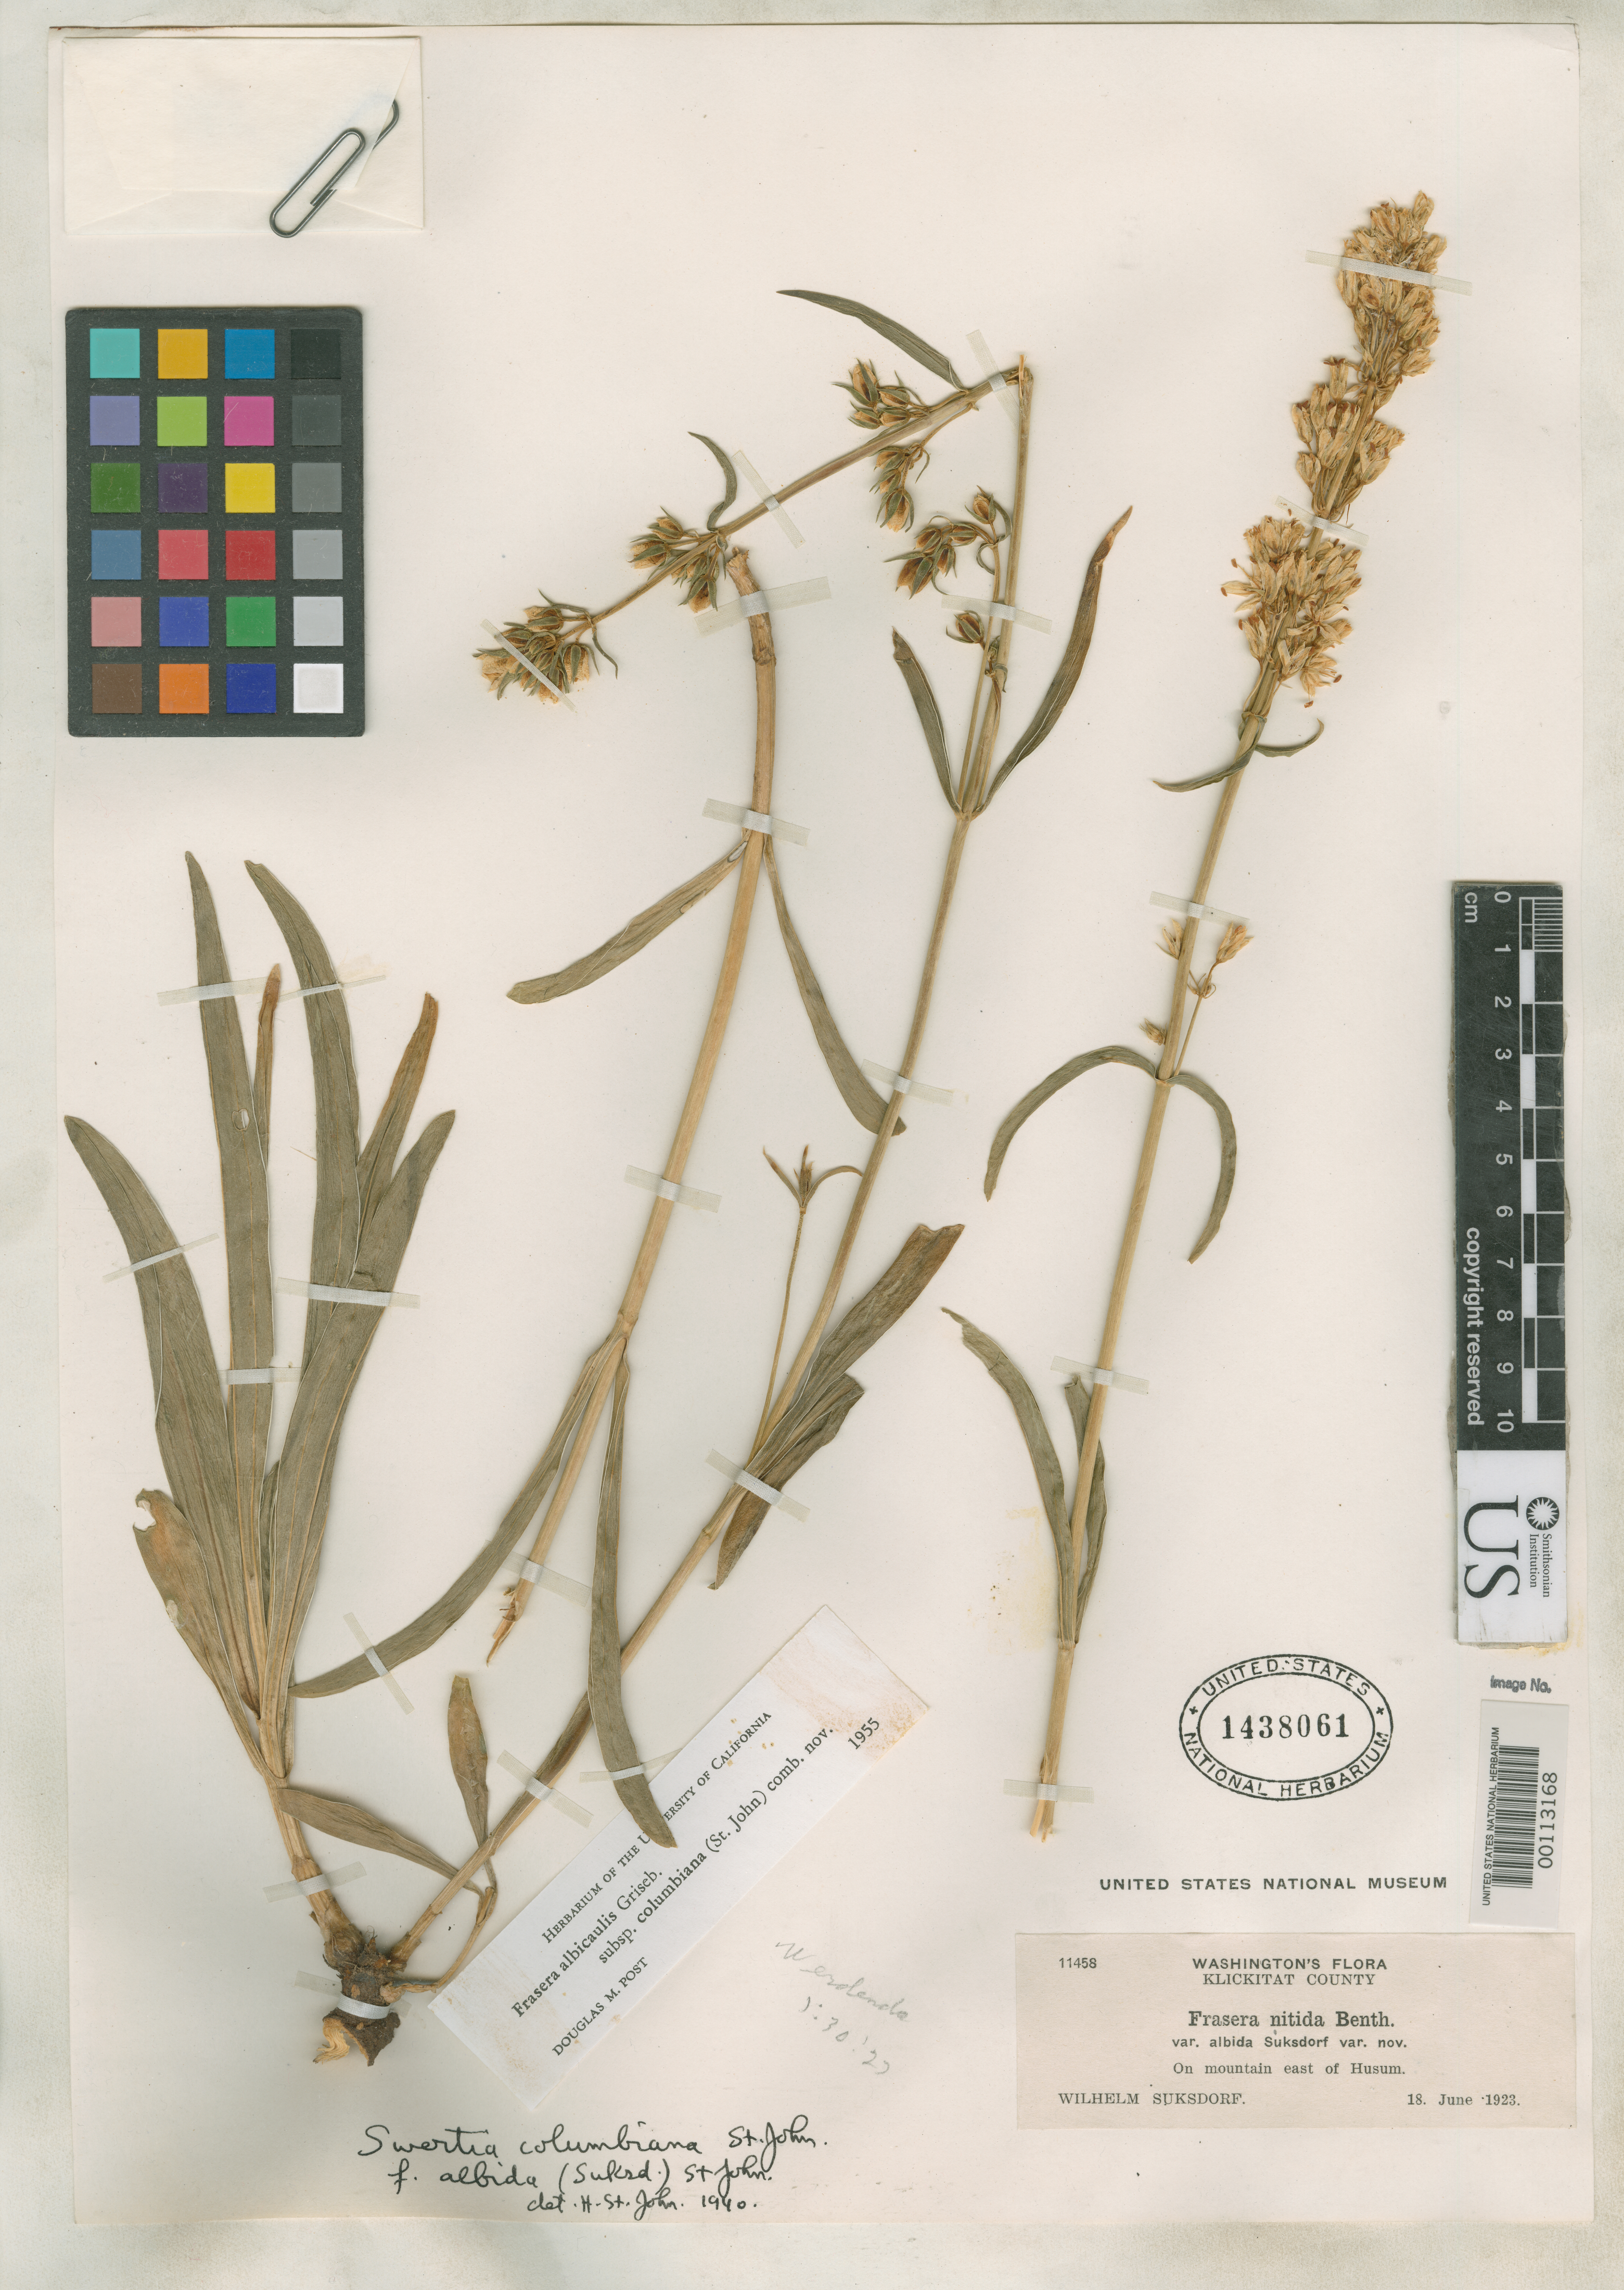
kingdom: Plantae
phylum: Tracheophyta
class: Magnoliopsida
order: Gentianales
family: Gentianaceae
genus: Frasera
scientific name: Frasera nitida var. albida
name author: Suksd.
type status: Isotype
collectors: W. N. Suksdorf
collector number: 11458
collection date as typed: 18 Jun 1923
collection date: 1923-06-18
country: United States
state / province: Washington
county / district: Klickitat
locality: E of Husum.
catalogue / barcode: US 1438061